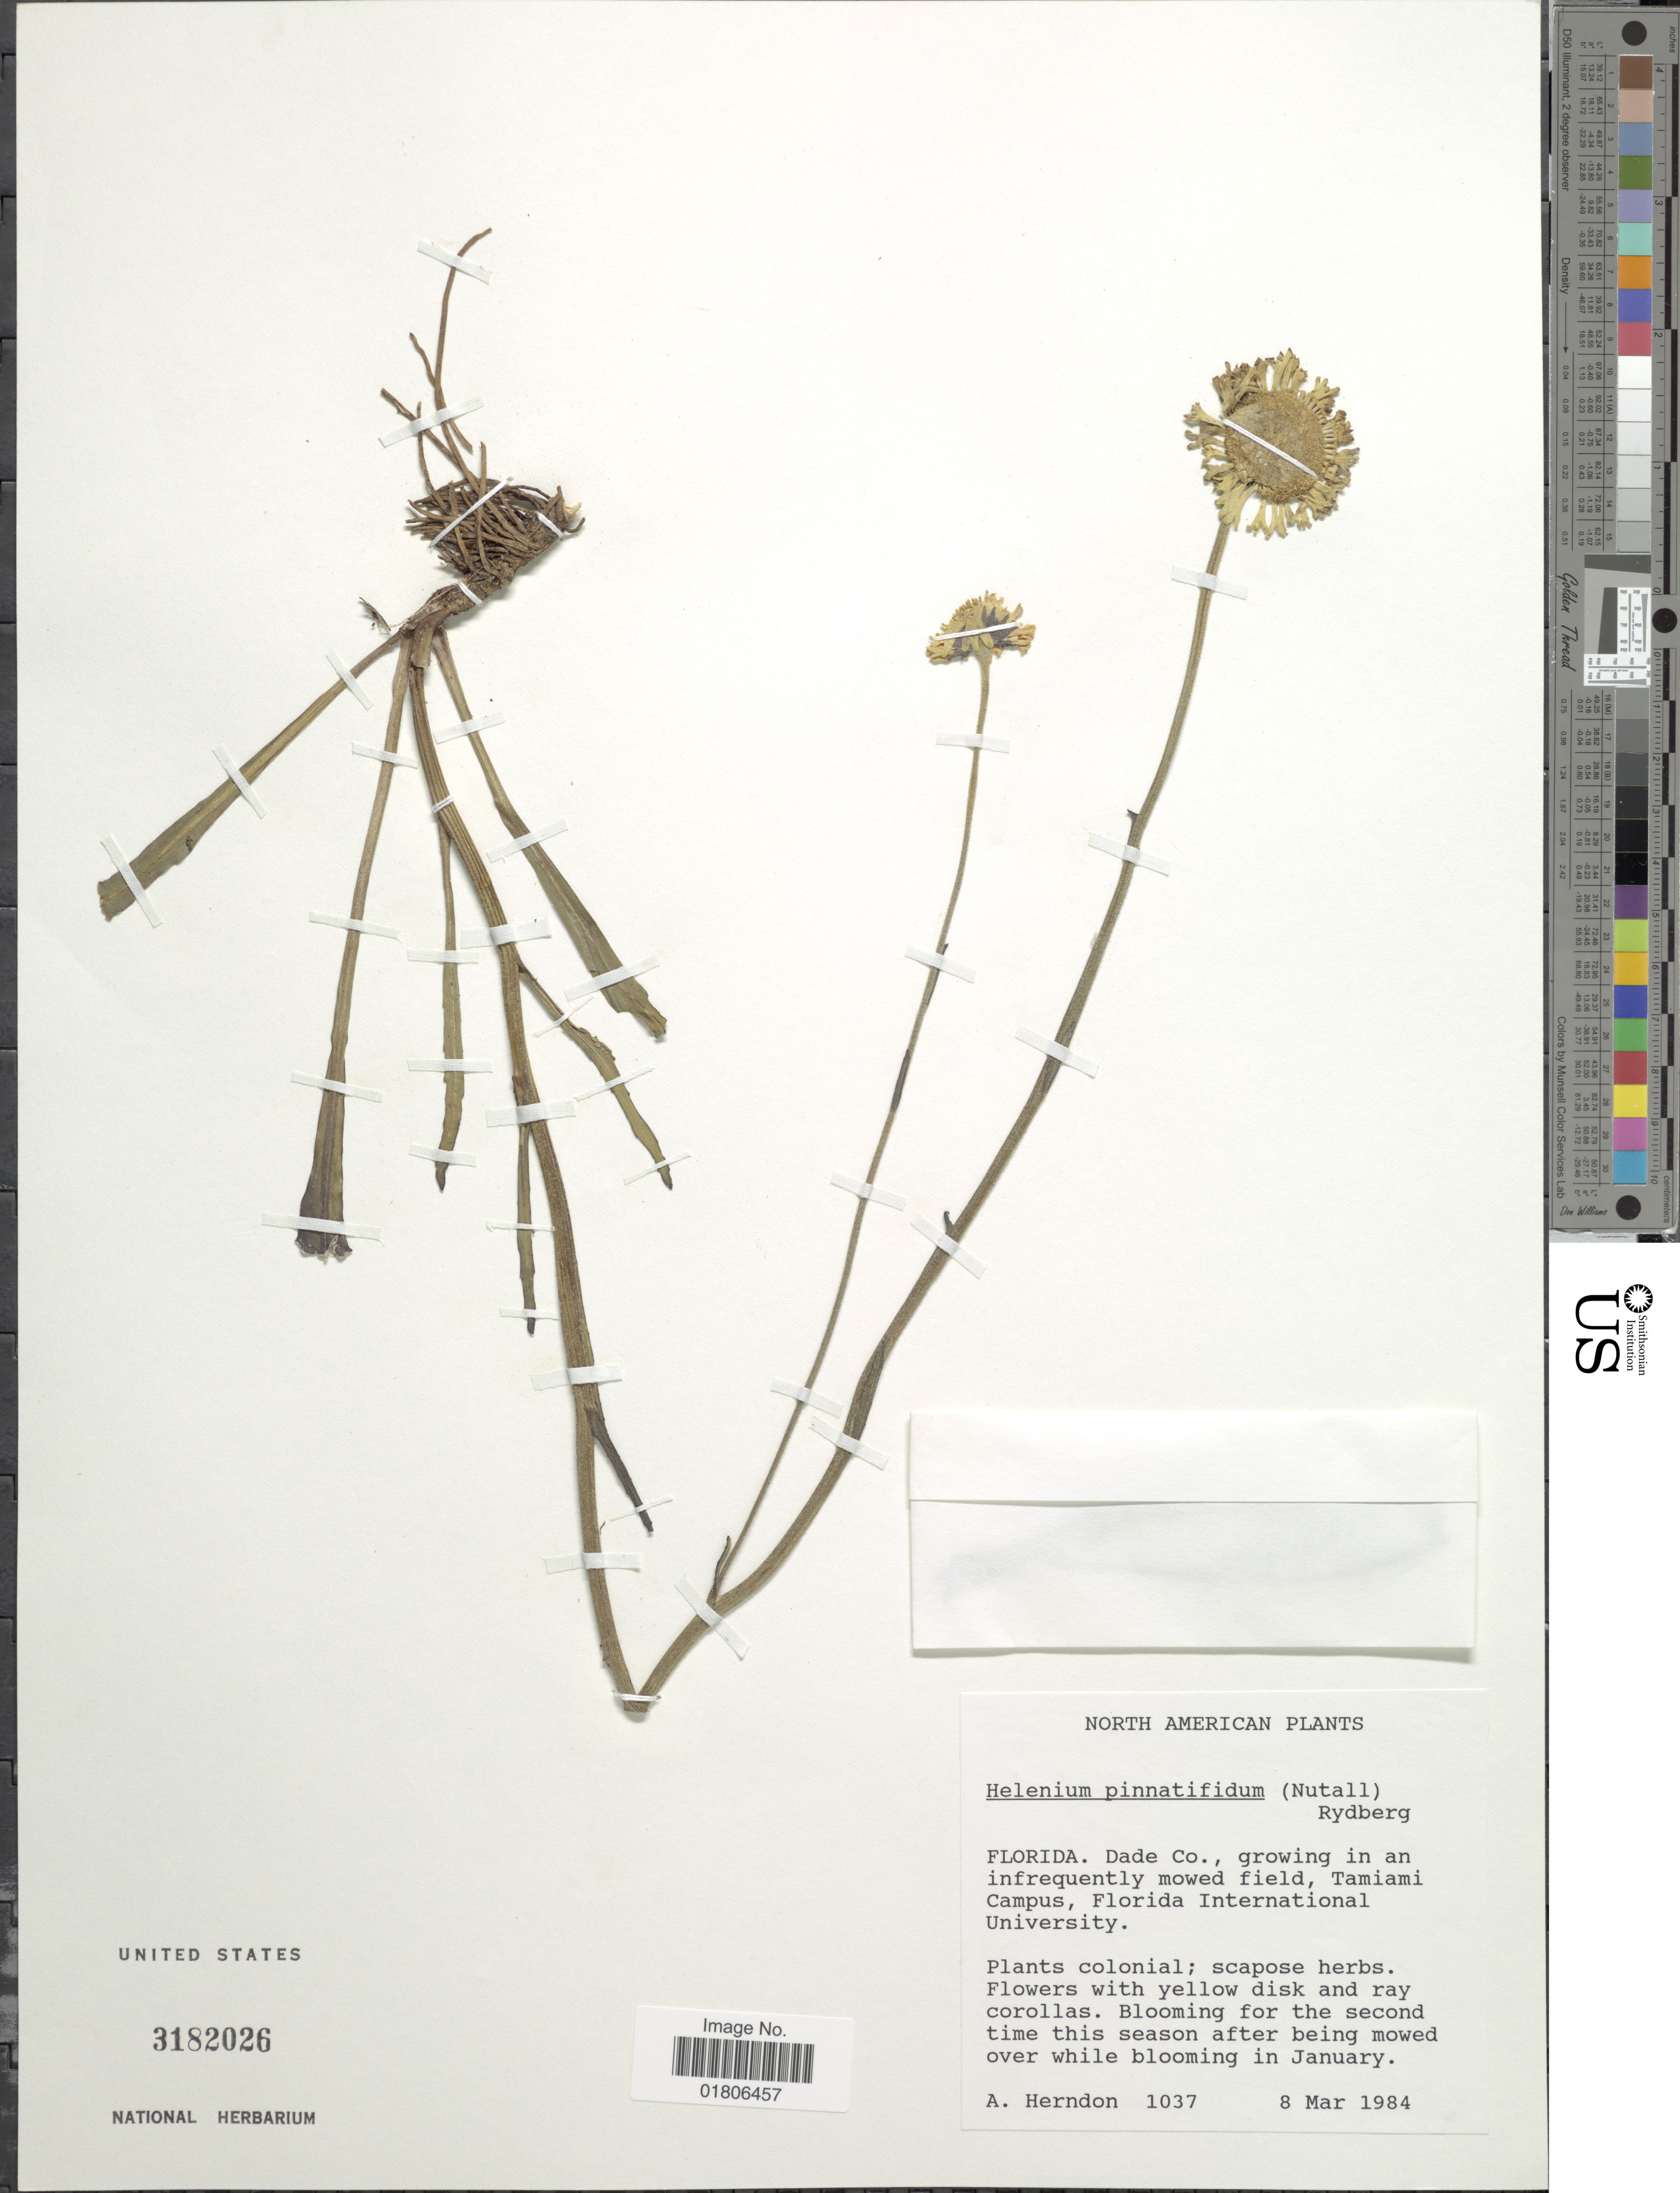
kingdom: Plantae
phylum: Tracheophyta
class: Magnoliopsida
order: Asterales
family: Asteraceae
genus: Helenium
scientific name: Helenium pinnatifidum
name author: (Schwein. ex Nutt.) Rydb.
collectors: A. Herndon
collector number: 1037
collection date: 1984-03-08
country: United States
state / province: Florida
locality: Dade Co., growing in an infrequently mowed field, Tamiami Camus, Florida International University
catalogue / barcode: US 3182026